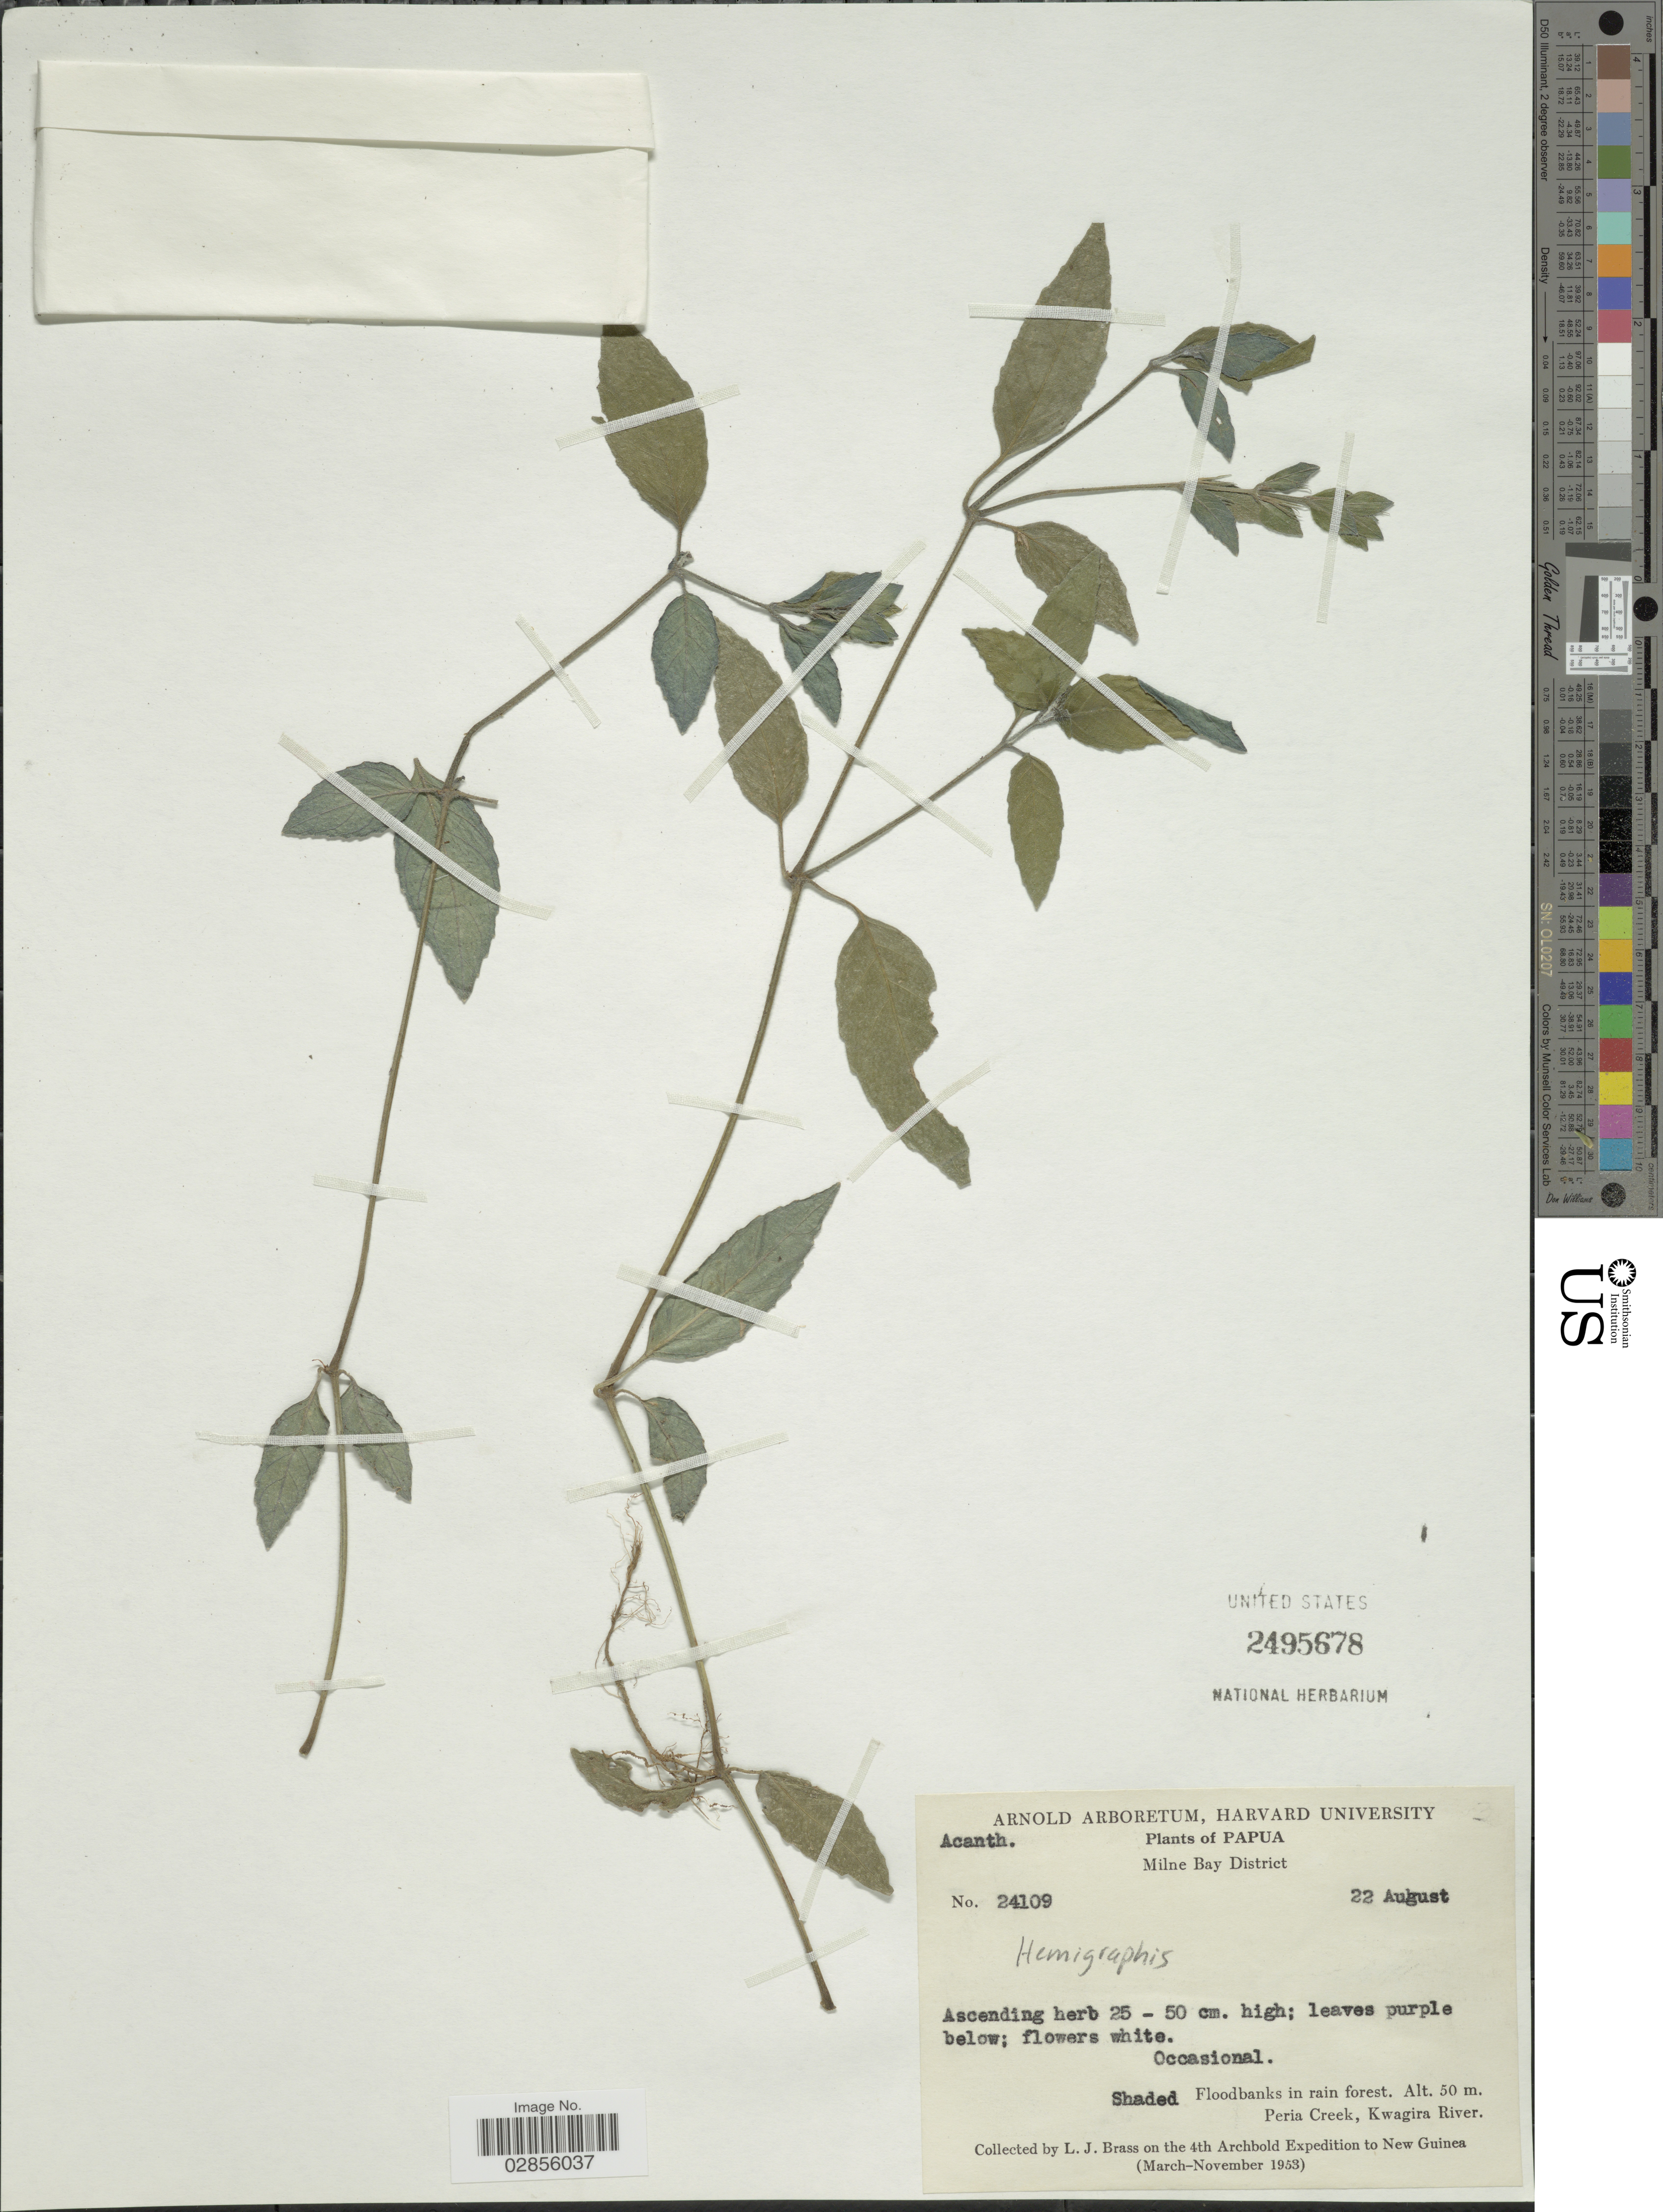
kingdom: Plantae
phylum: Tracheophyta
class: Magnoliopsida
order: Lamiales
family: Acanthaceae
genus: Strobilanthes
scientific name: Strobilanthes sp.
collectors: L. J. Brass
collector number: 24109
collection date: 1953-08-22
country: Papua New Guinea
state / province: Milne Bay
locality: Papua. Milne Bay District. Shaded Floodbanks in rain forest. Peria Creek, Kwagira River. New Guinea.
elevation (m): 50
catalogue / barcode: US 2495678